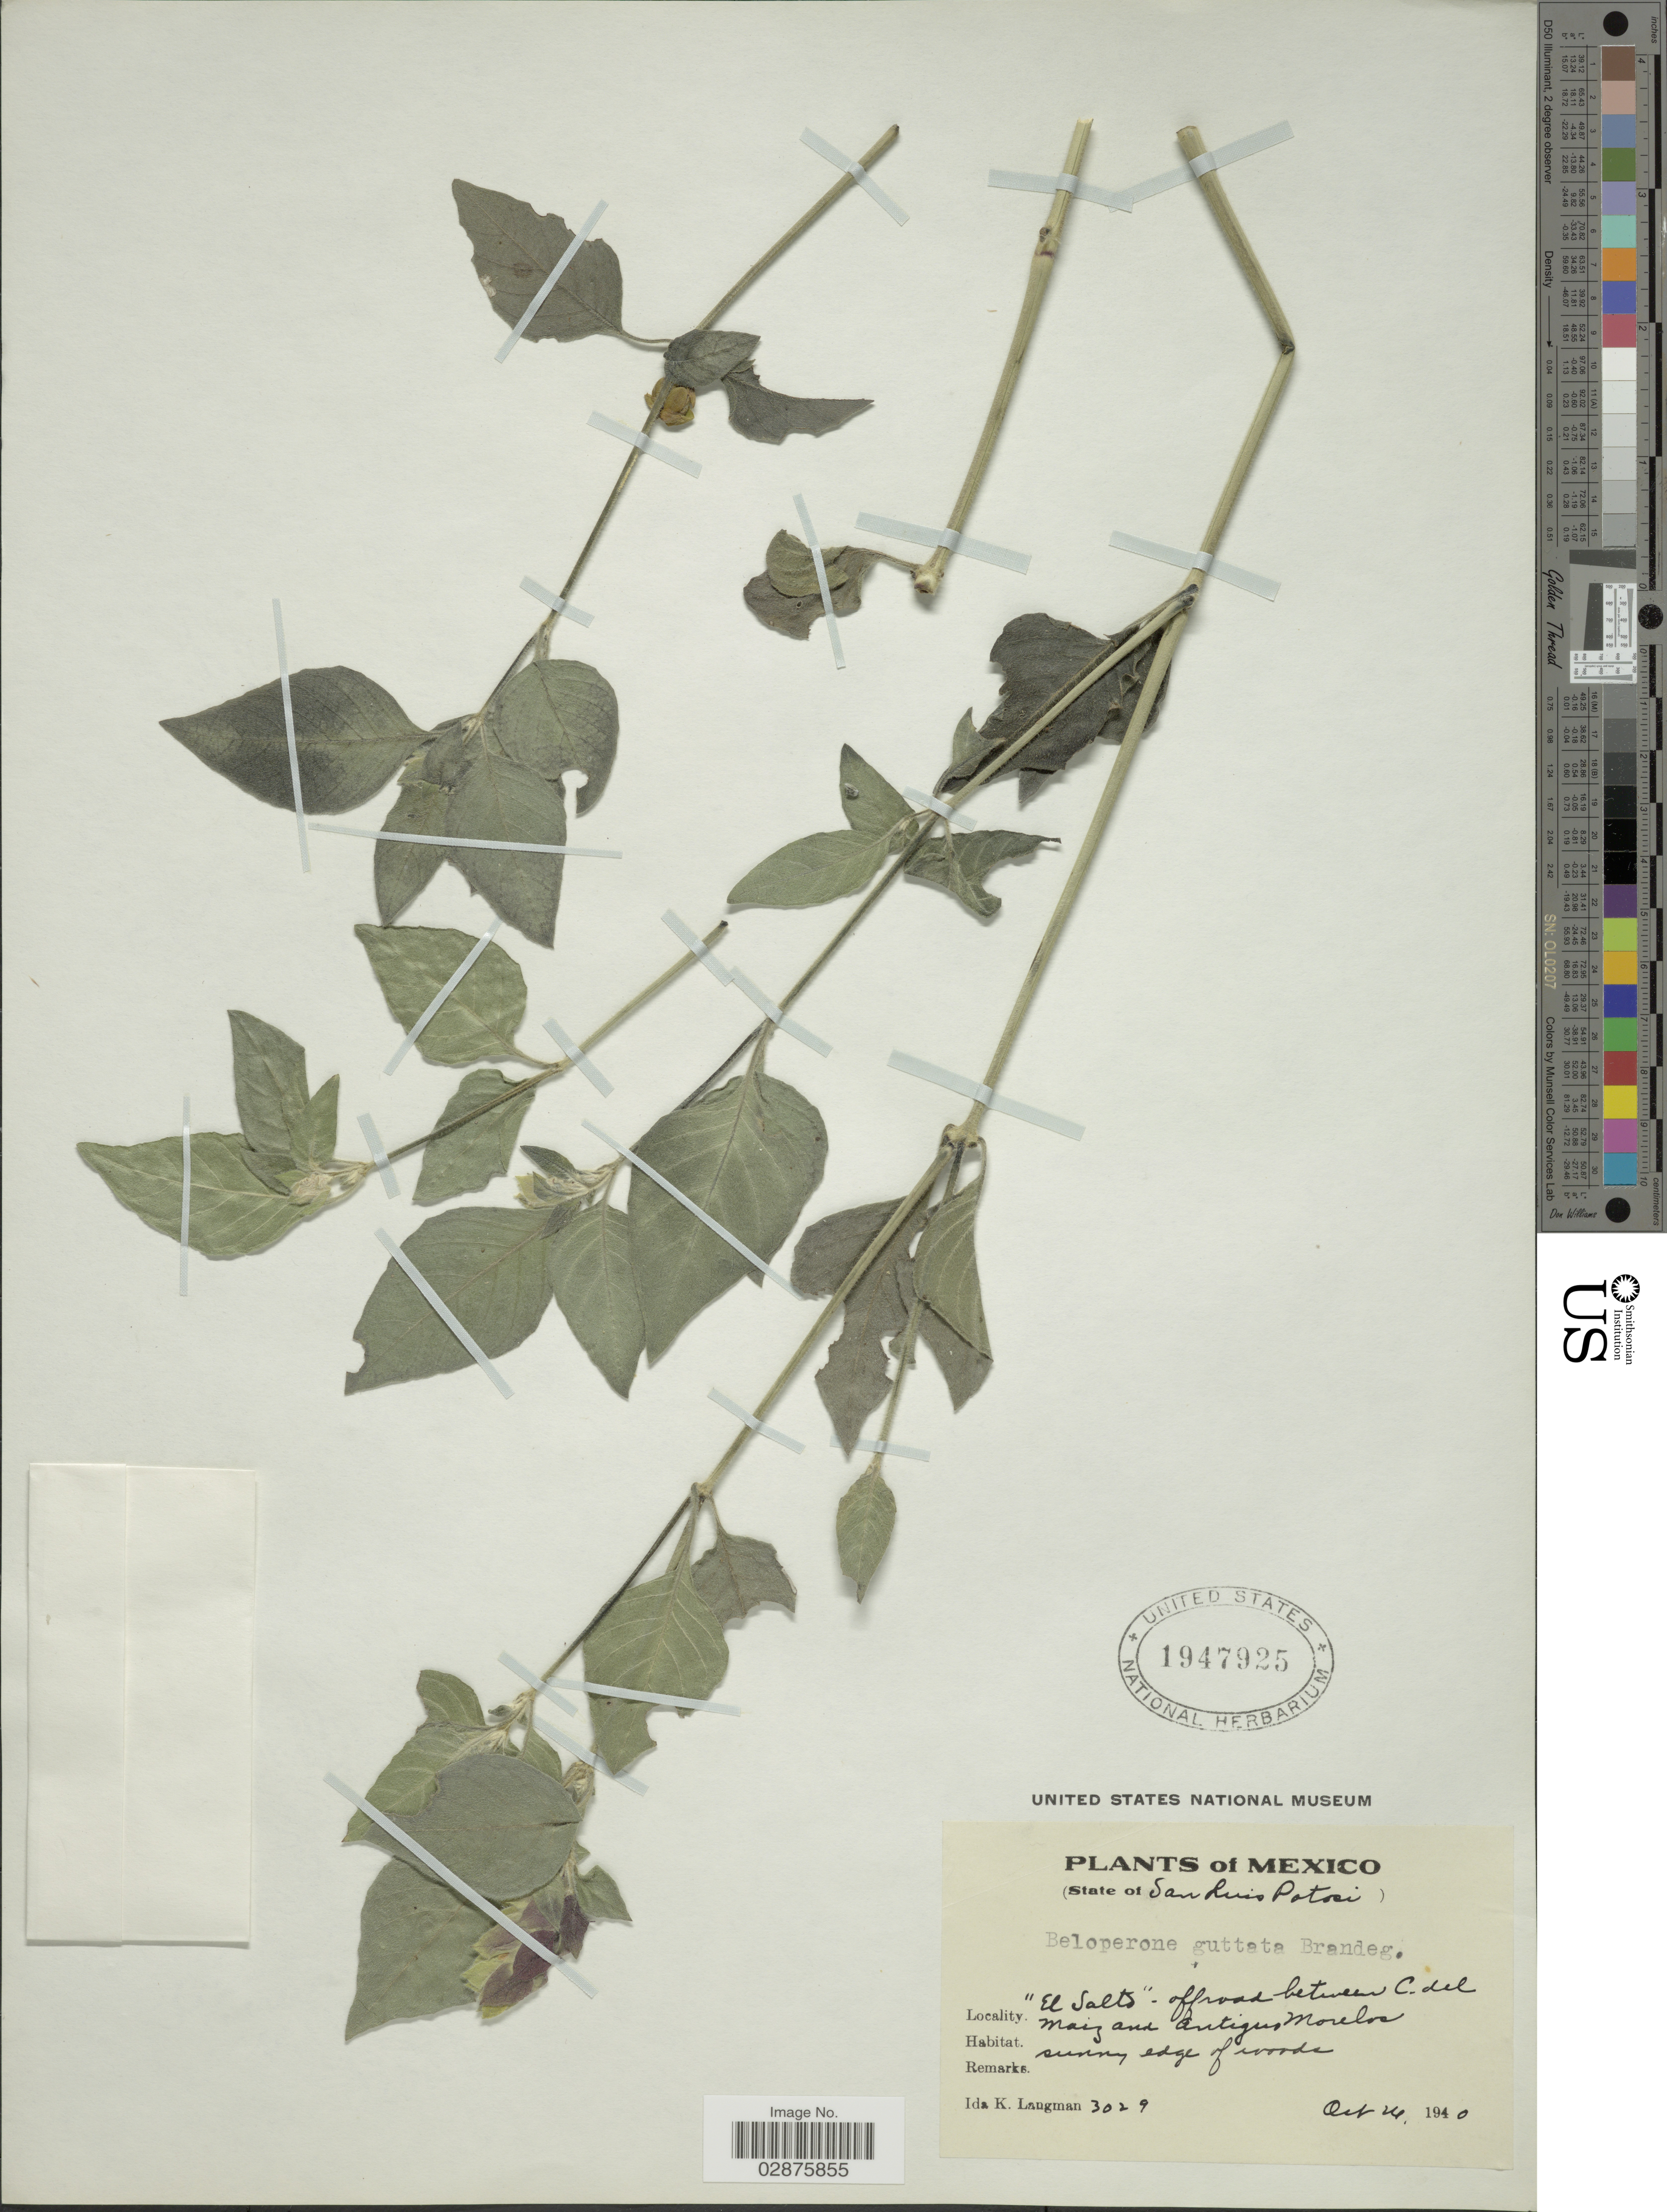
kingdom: Plantae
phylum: Tracheophyta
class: Magnoliopsida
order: Lamiales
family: Acanthaceae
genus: Justicia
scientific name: Justicia brandegeana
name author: Wassh. & L.B. Sm.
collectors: I. K. Langman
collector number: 3029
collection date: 1940-10-24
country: Mexico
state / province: San Luis Potosí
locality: El Salto- off road between C. del Maiz and Antigus Morelos.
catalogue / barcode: US 1947925